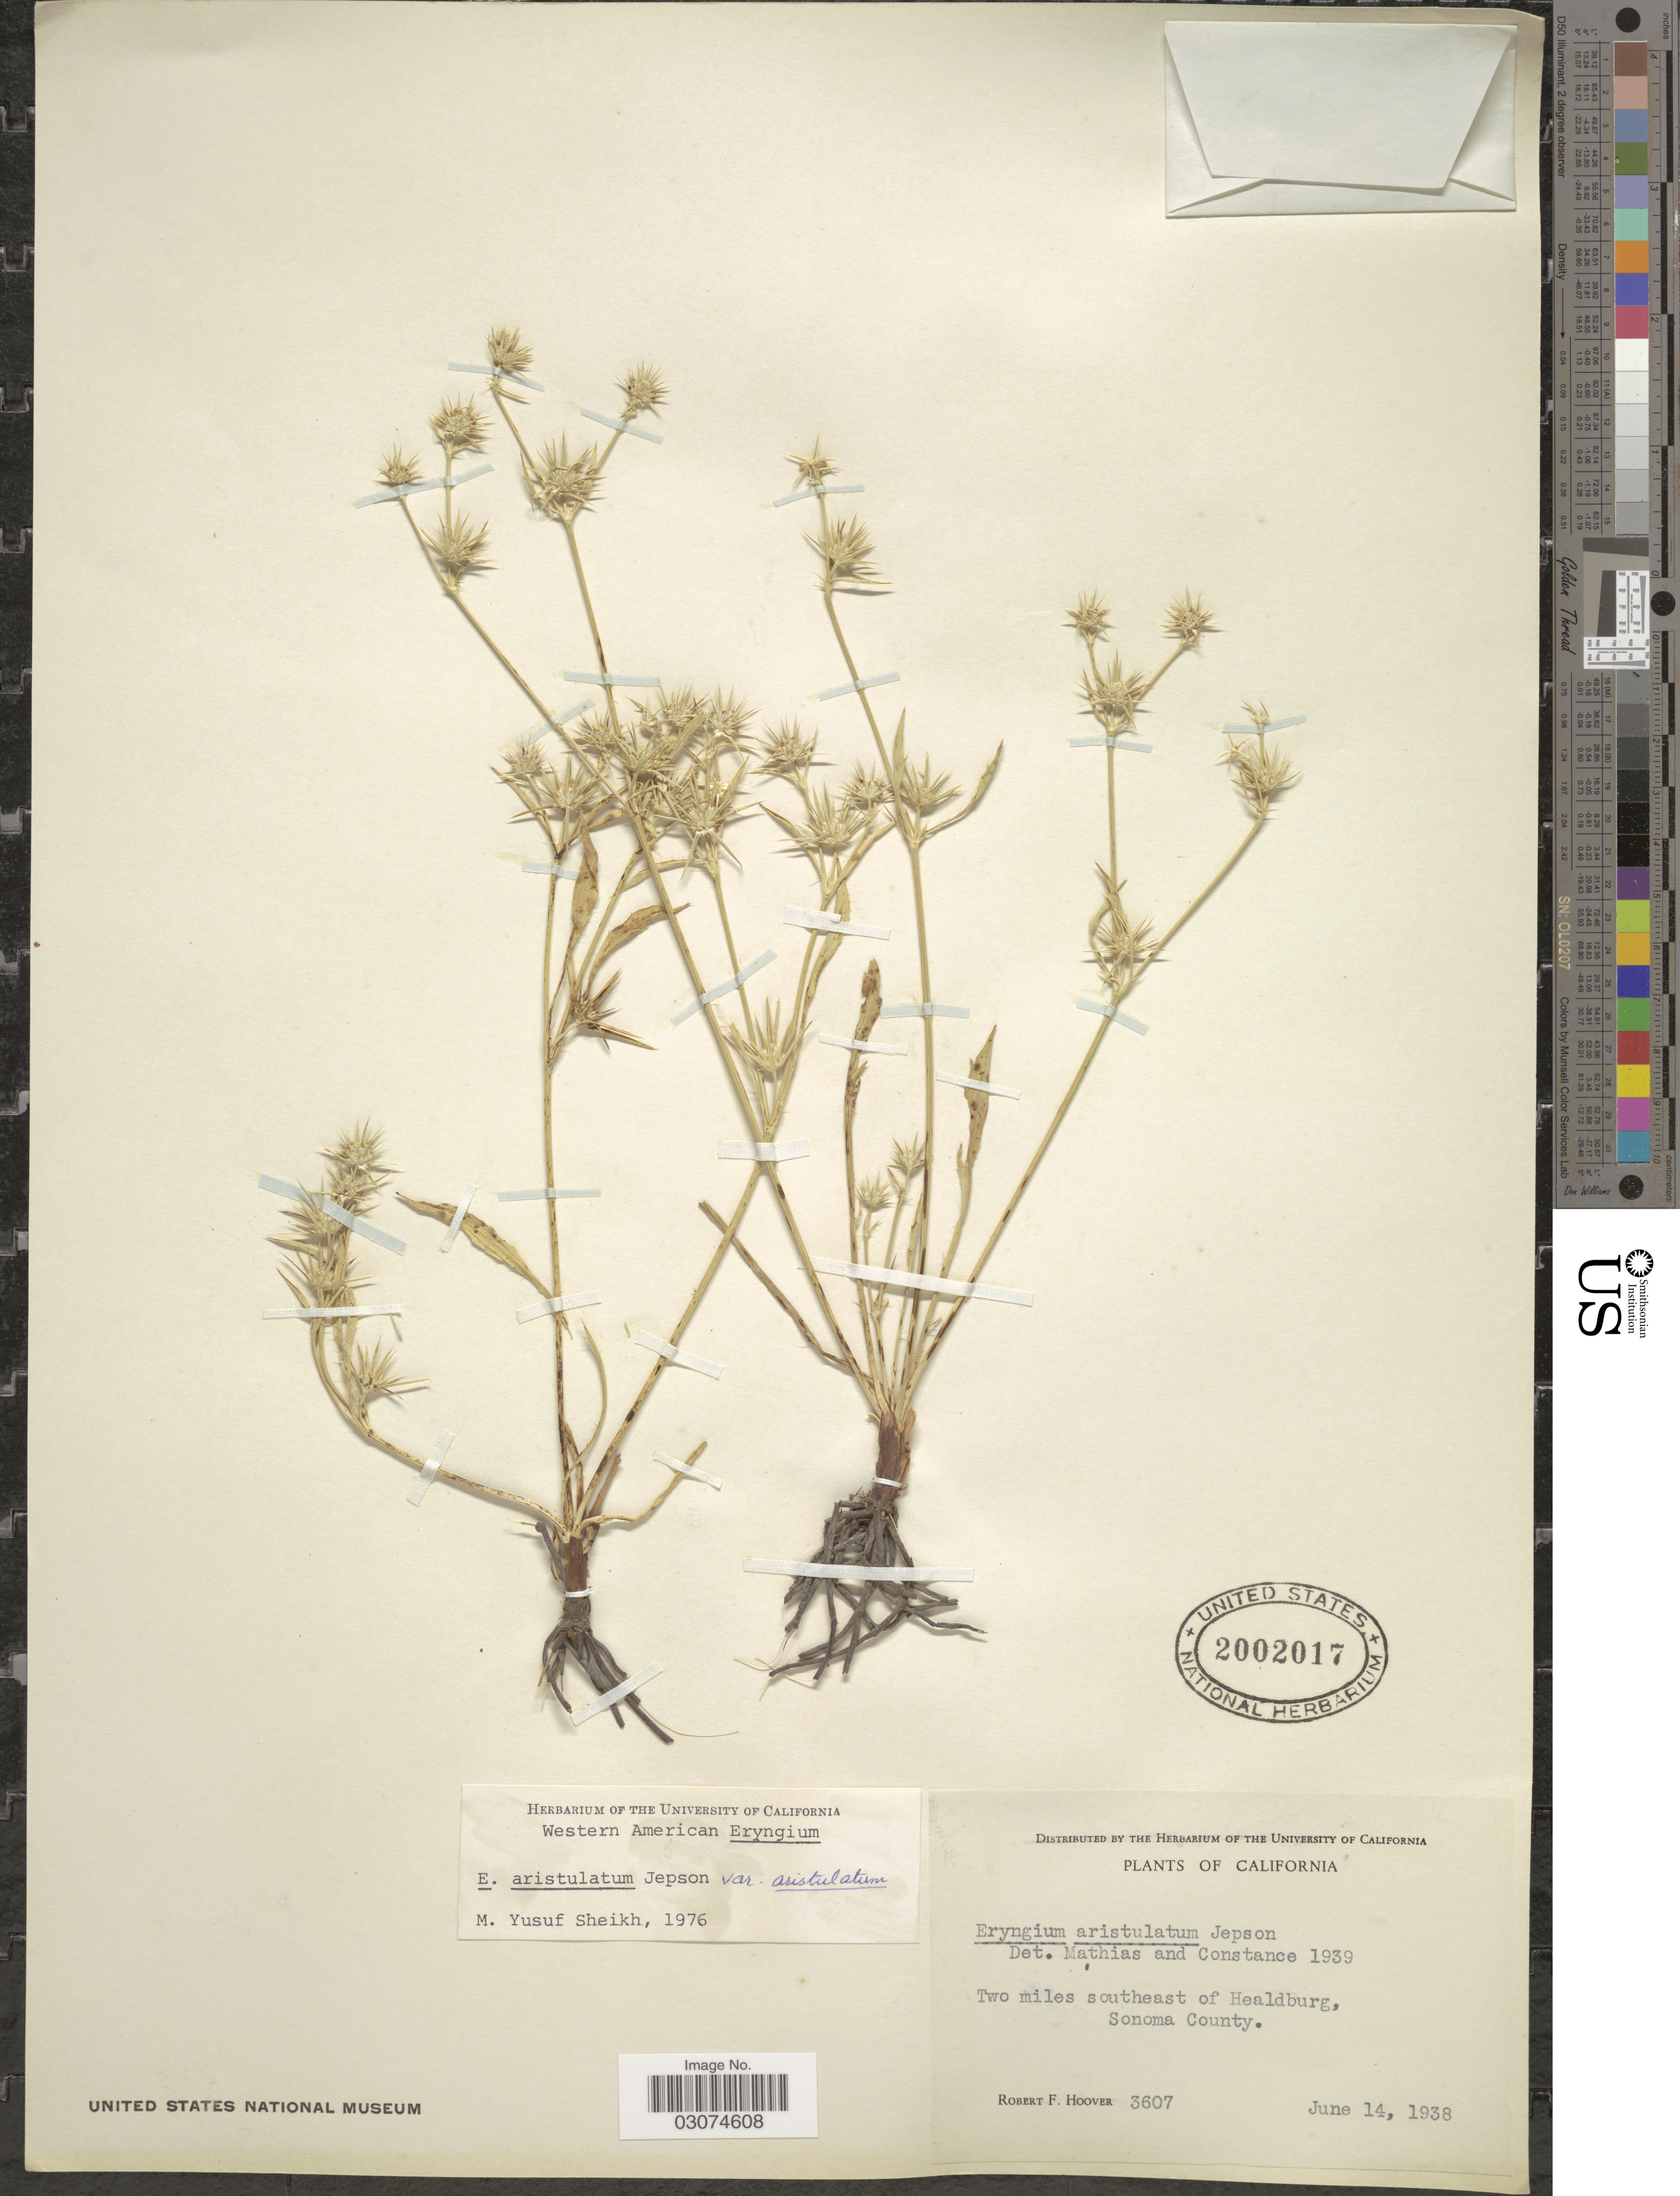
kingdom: Plantae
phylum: Tracheophyta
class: Magnoliopsida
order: Apiales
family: Apiaceae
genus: Eryngium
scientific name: Eryngium aristulatum var. aristulatum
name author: Jeps.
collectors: R. F. Hoover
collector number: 3607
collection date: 1938-06-14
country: United States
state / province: California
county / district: Sonoma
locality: Two miles southeast of Healdburg, Sonoma County.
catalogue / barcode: US 2002017